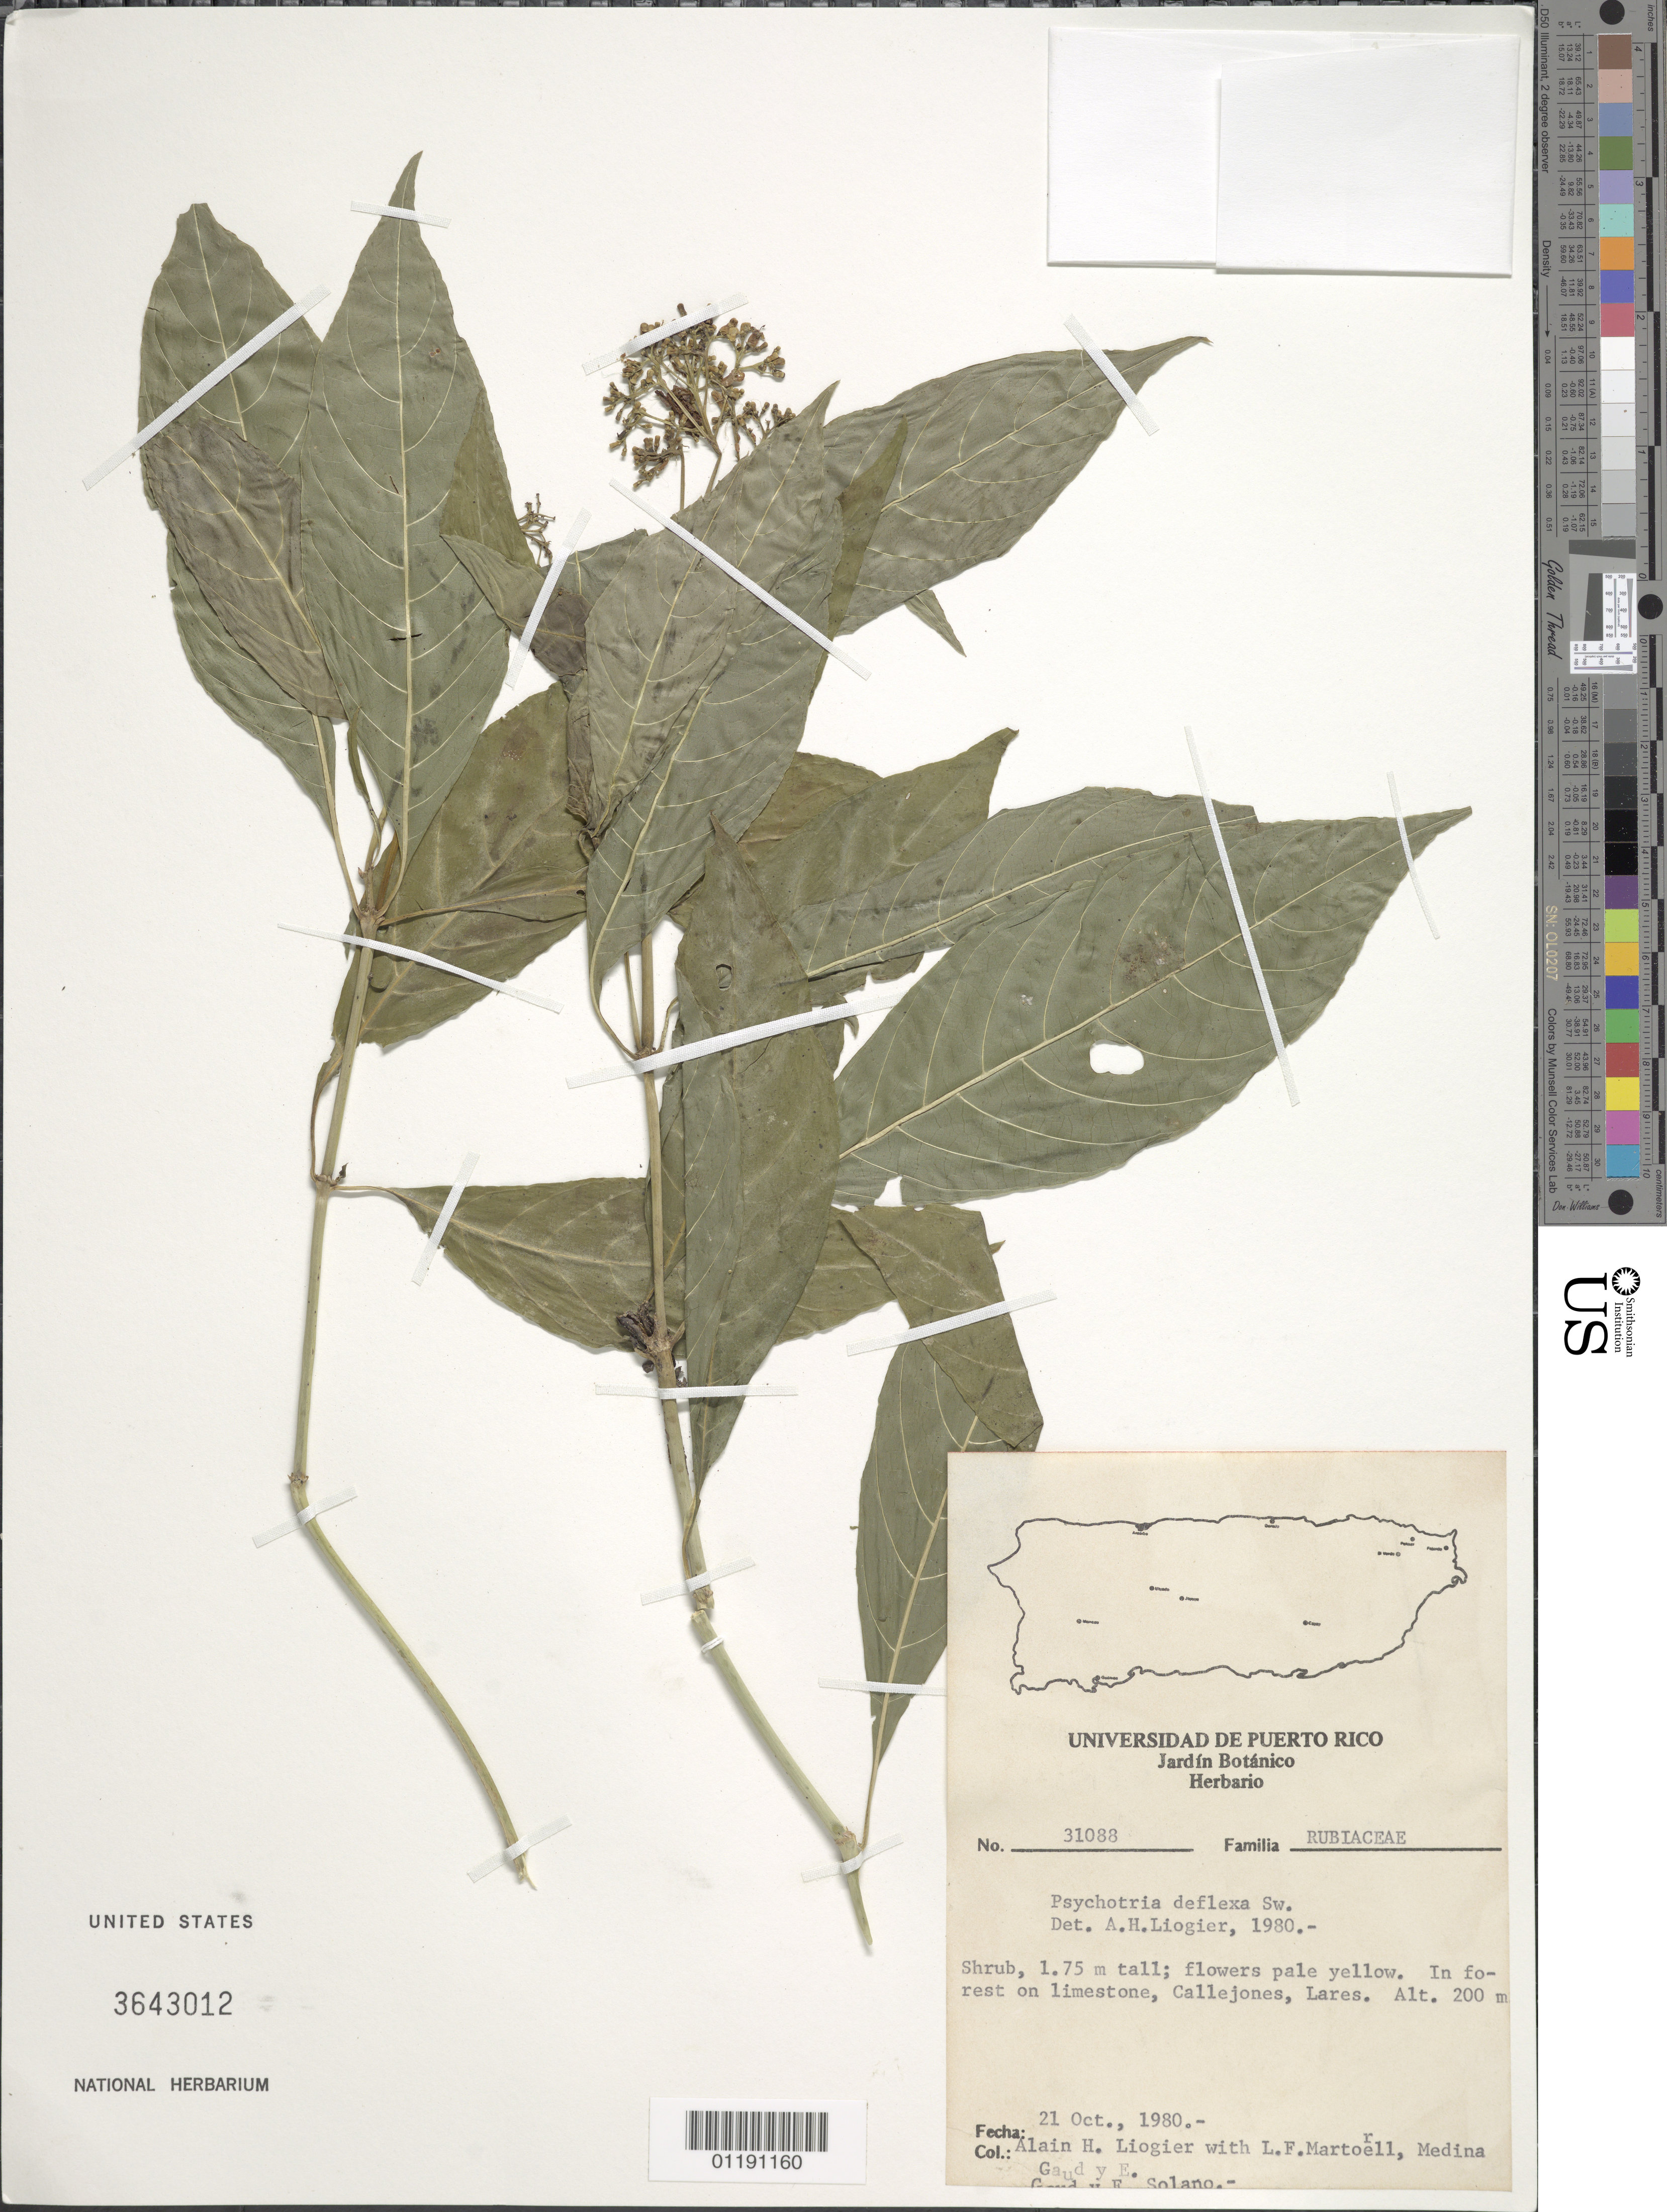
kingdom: Plantae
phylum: Tracheophyta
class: Magnoliopsida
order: Gentianales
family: Rubiaceae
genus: Psychotria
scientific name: Psychotria deflexa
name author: DC.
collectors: A. H. Liogier, L. Martorell, M. Gaud & E. Solano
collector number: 31088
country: Puerto Rico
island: Puerto Rico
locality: Callejones, Lares.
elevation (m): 200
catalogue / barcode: US 3643012